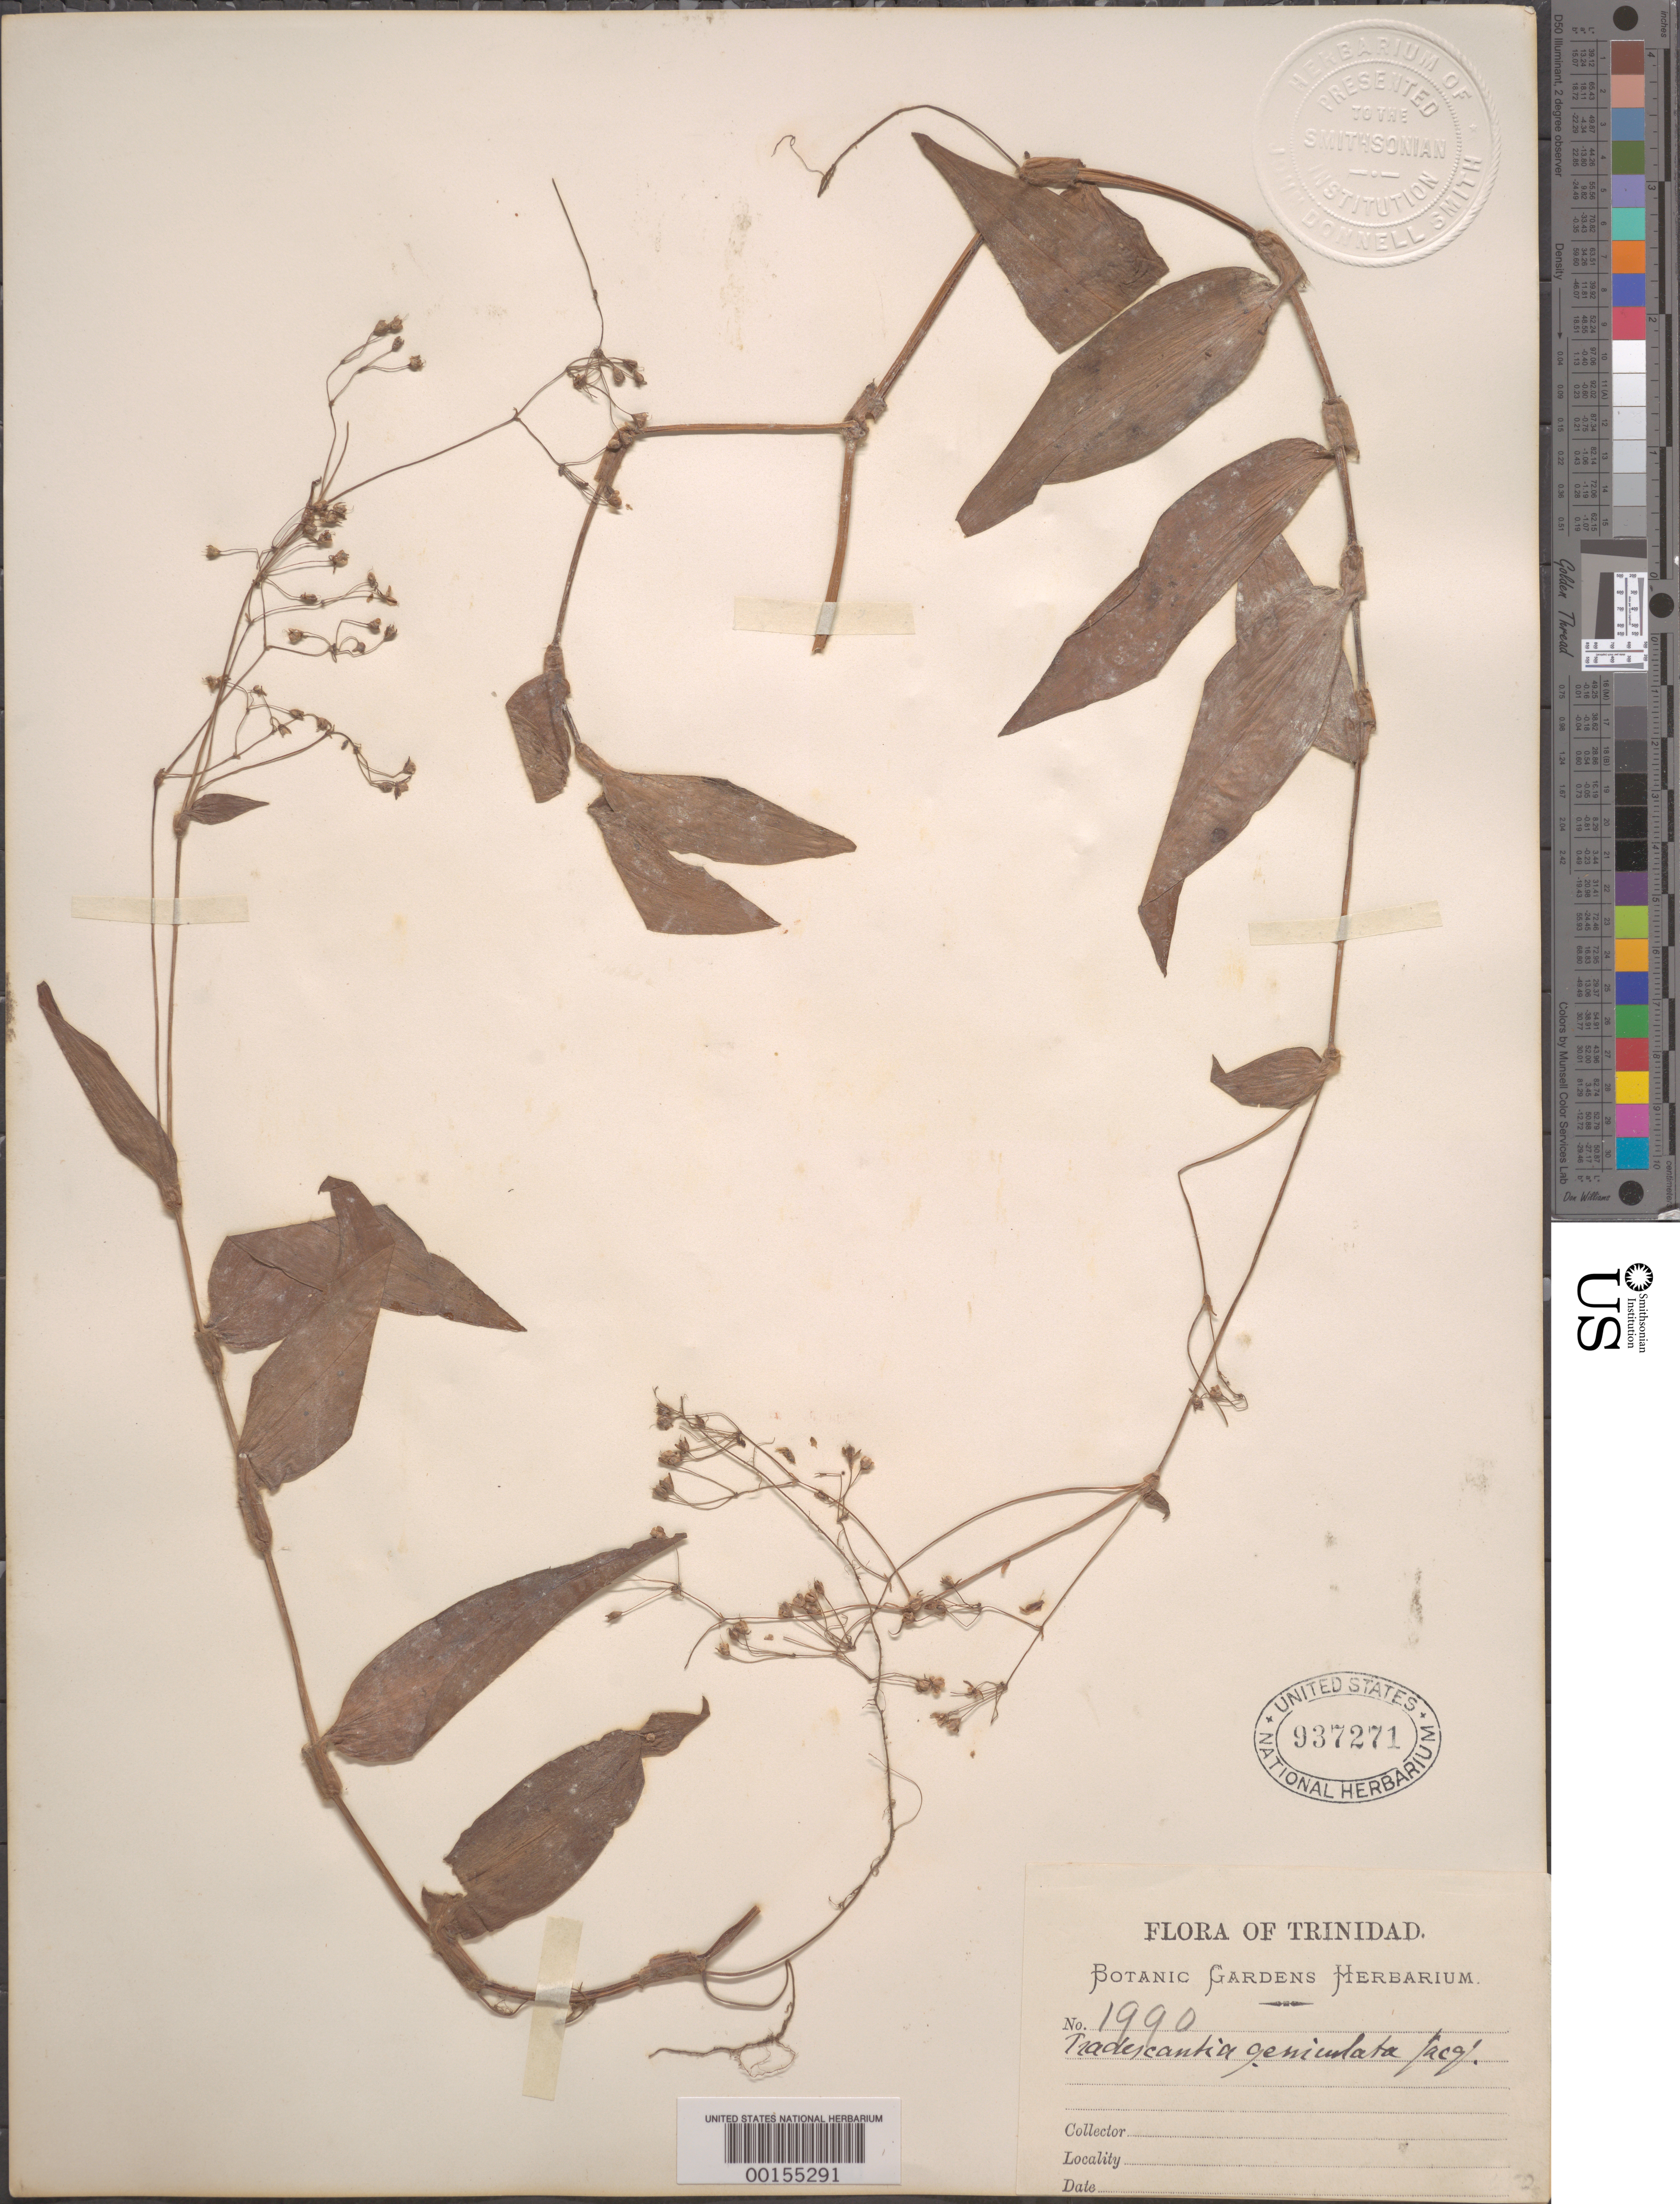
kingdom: Plantae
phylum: Tracheophyta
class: Liliopsida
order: Commelinales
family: Commelinaceae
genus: Gibasis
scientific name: Gibasis geniculata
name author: (Jacq.) Rohweder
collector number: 1990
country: Trinidad and Tobago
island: Trinidad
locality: Botanic gardens herbarium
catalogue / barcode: US 937271